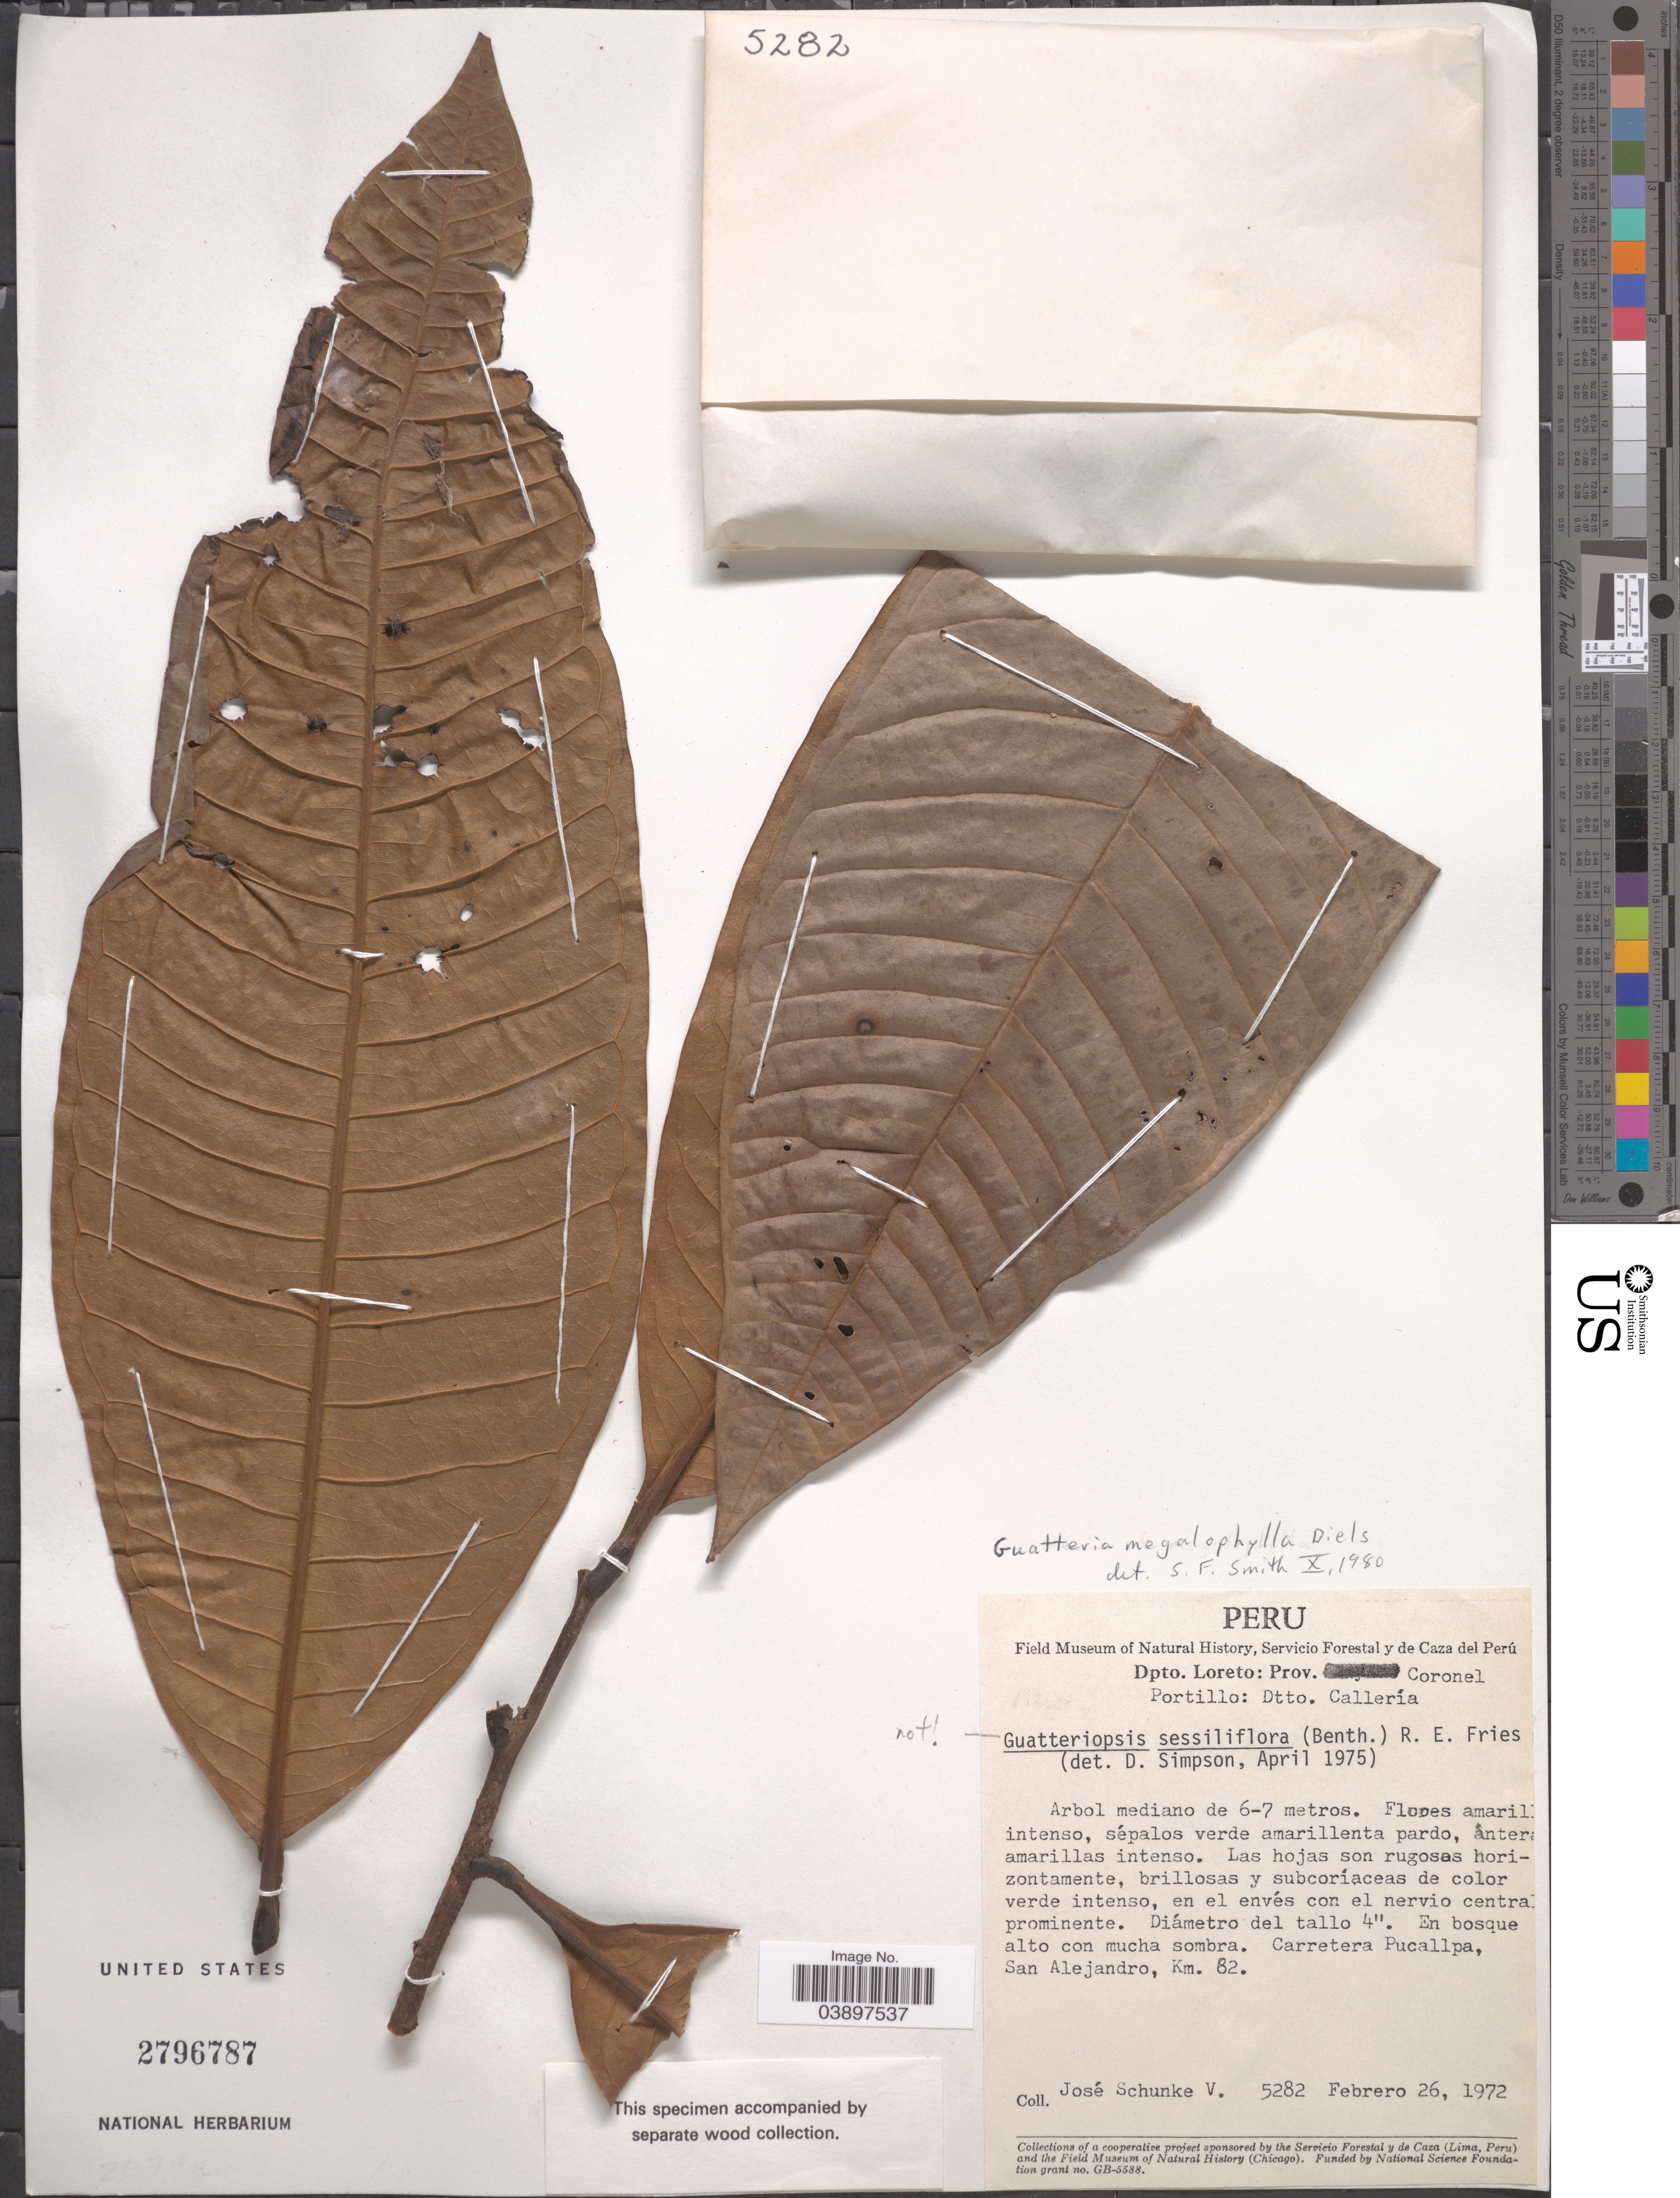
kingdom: Plantae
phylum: Tracheophyta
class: Magnoliopsida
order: Magnoliales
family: Annonaceae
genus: Guatteria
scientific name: Guatteria megalophylla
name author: Diels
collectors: J. Schunke Vigo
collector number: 5282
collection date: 1972-02-26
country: Peru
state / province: Loreto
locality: Dpto. Loreto: Prov. Coronel Portillo: Dtto. Callería. Carretera Pucallpa, San Alejandro, Km. 82.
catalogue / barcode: US 2796787